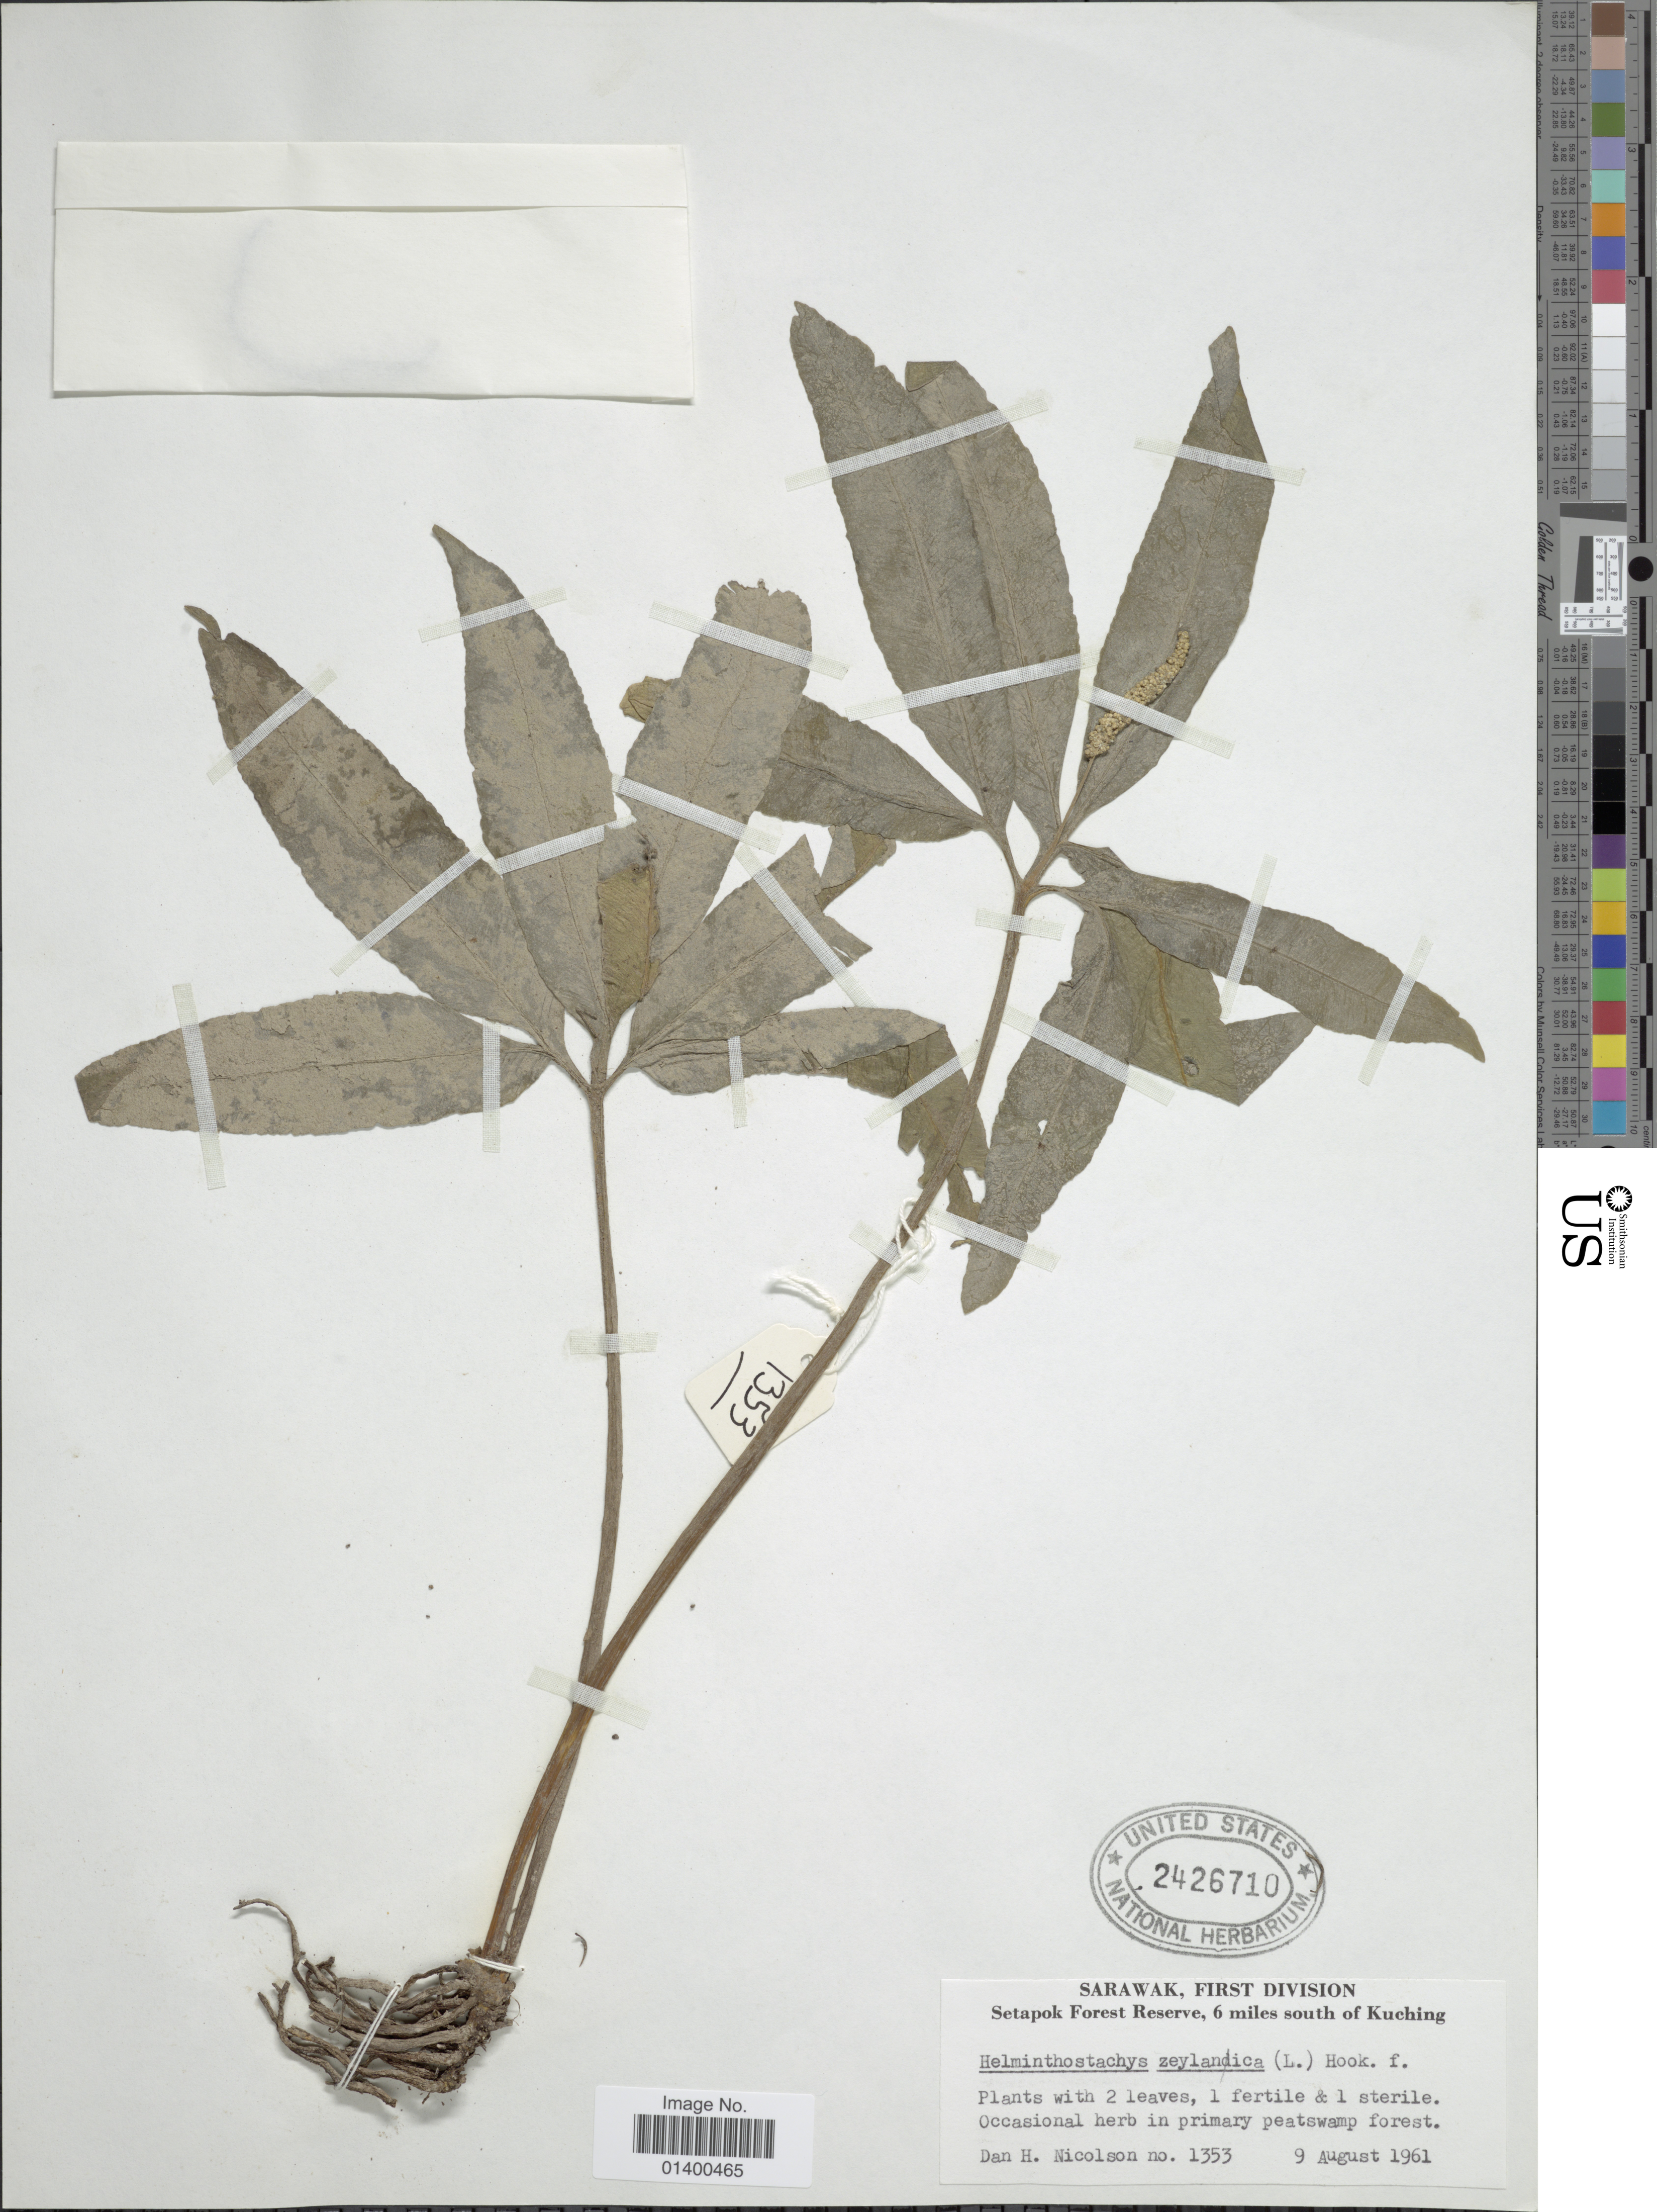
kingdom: Plantae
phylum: Tracheophyta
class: Polypodiopsida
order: Ophioglossales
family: Ophioglossaceae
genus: Helminthostachys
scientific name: Helminthostachys zeylanica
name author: (L.) Hook.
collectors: D. H. Nicolson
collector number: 1353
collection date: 1961-08-09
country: Malaysia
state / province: Sarawak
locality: First division, Setapok Forest Reserve, 6 miles south of Kuching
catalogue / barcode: US 2426710